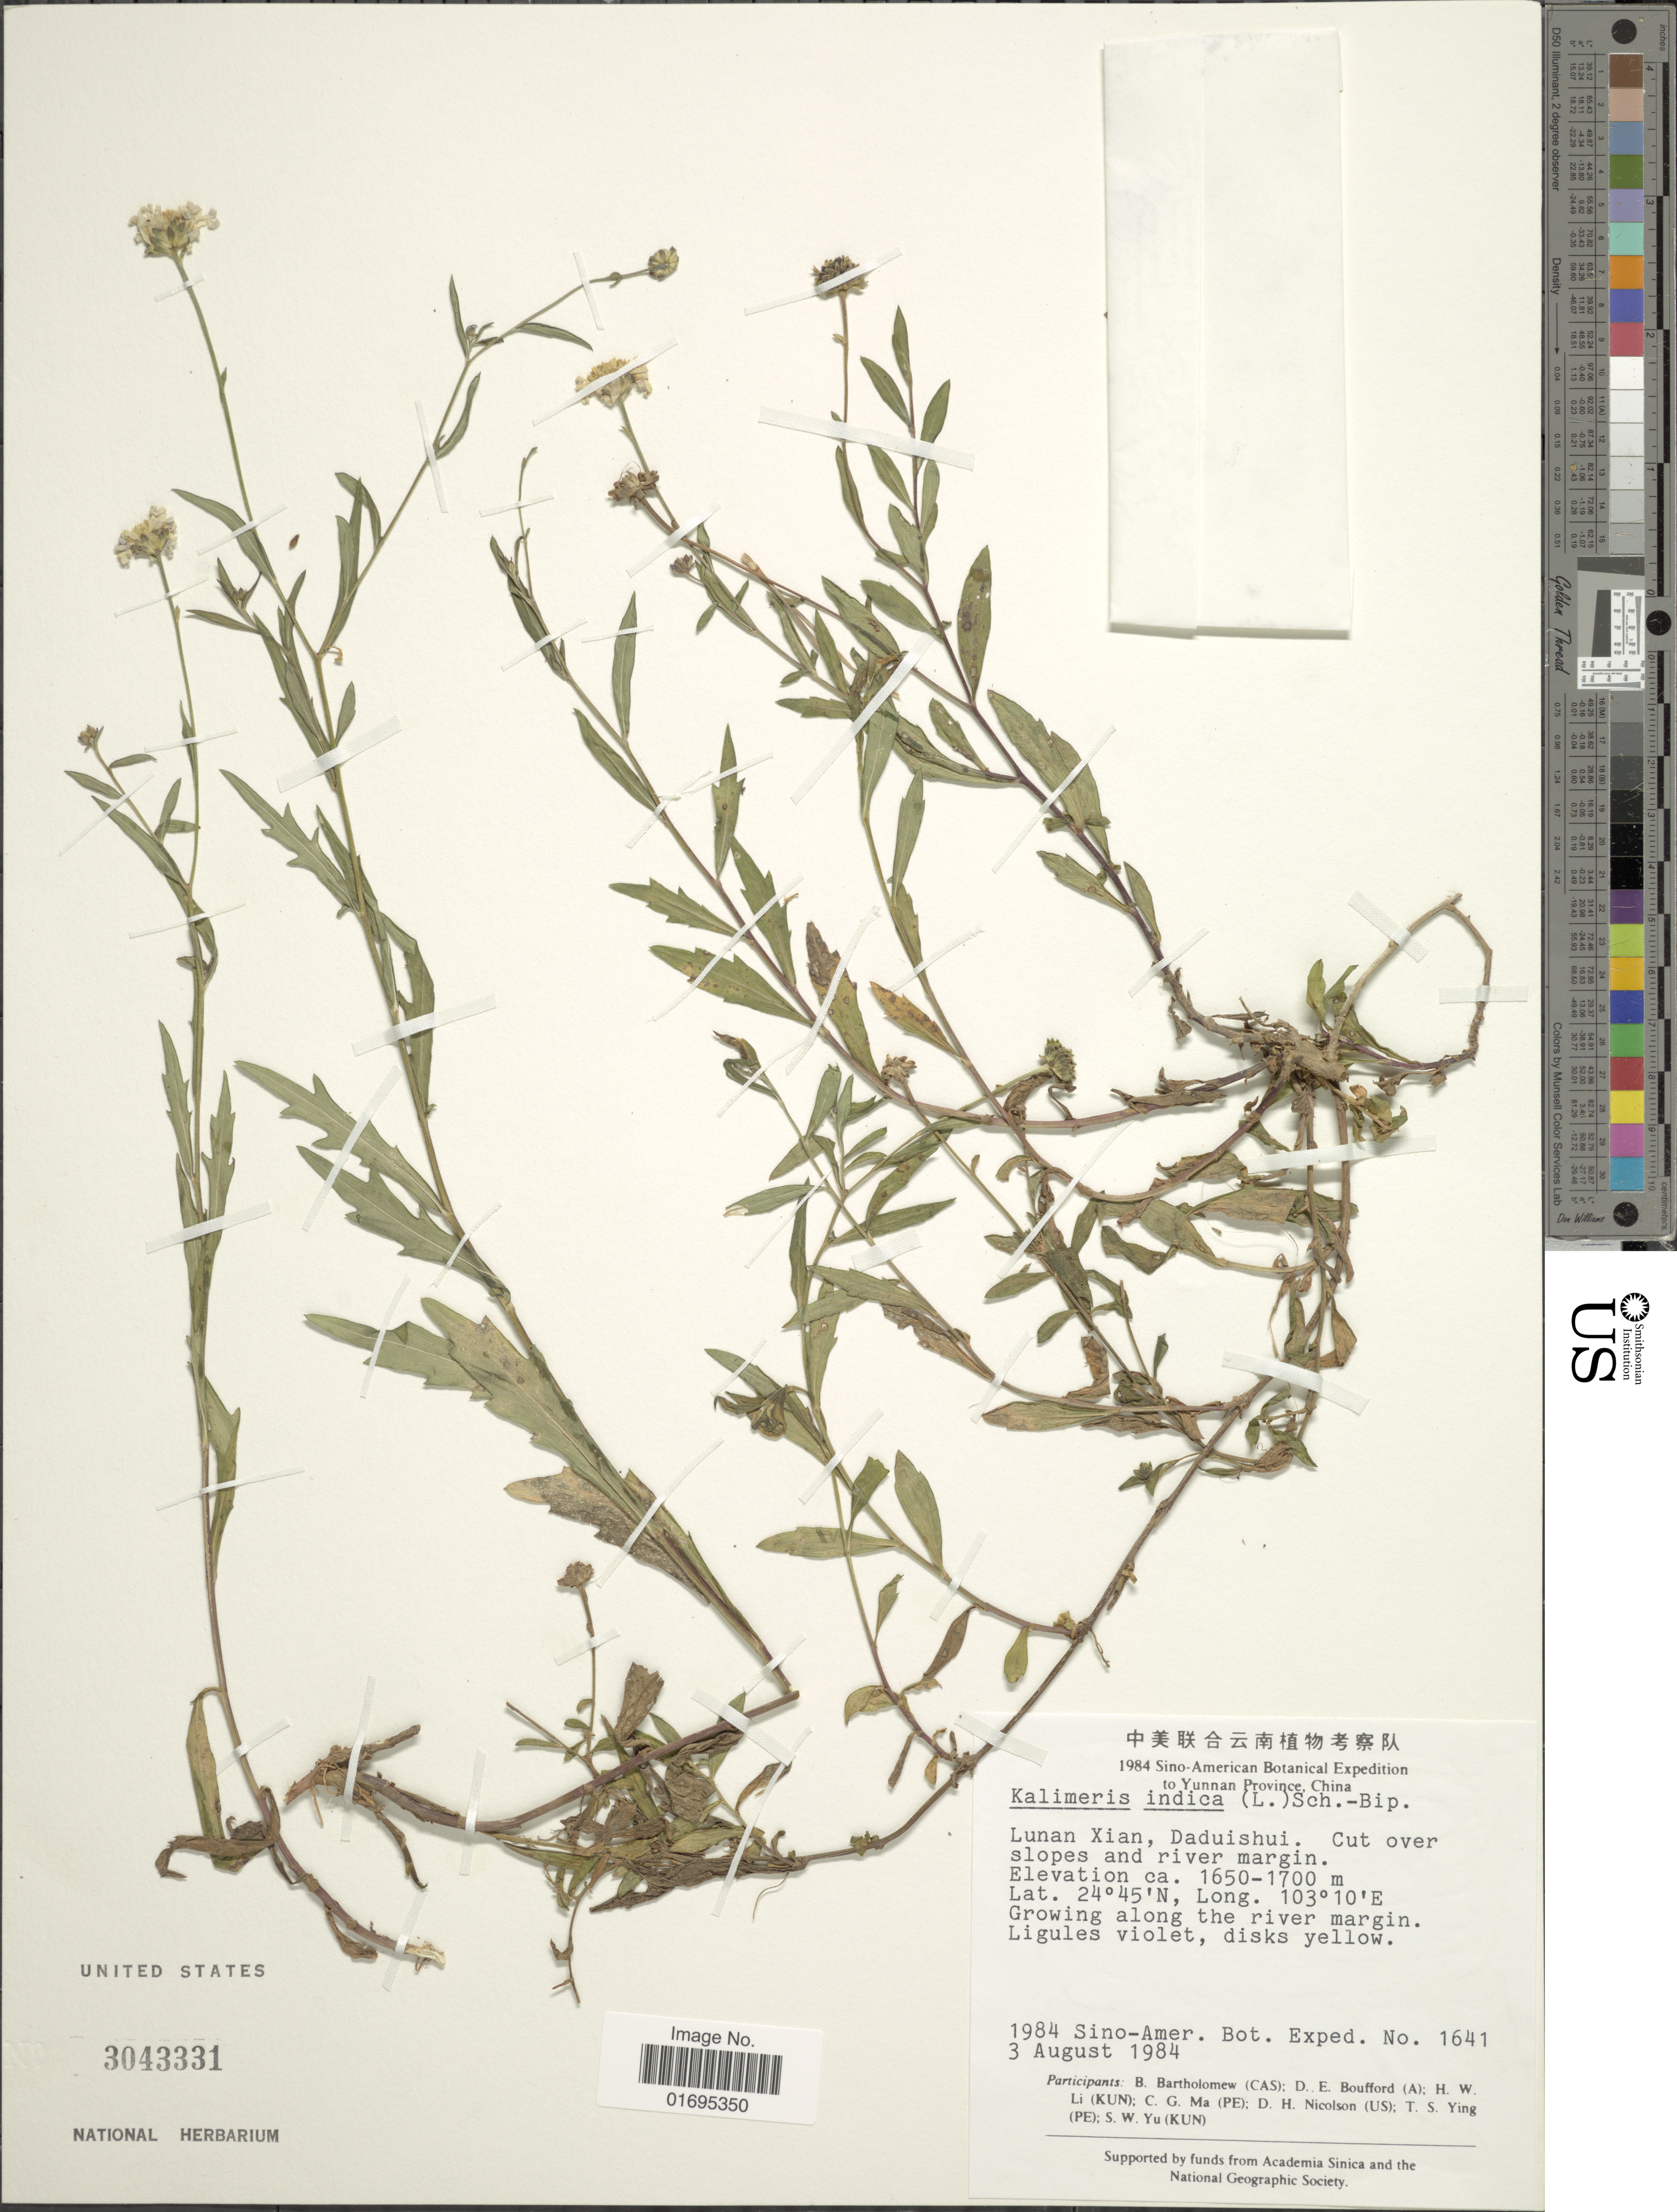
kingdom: Plantae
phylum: Tracheophyta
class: Magnoliopsida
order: Asterales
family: Asteraceae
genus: Kalimeris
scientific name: Kalimeris indica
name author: (L.) Sch. Bip.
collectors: Sino-Amer. Bot. Exped. 1984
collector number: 1641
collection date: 1984-08-03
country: China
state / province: Yunnan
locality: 1984 Sino-American Botanical Expedition to Yunnan Province, China, Lunan Xian, Dauishui, cut over slopes and river margin, growing along the river margin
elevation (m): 1650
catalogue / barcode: US 3043331